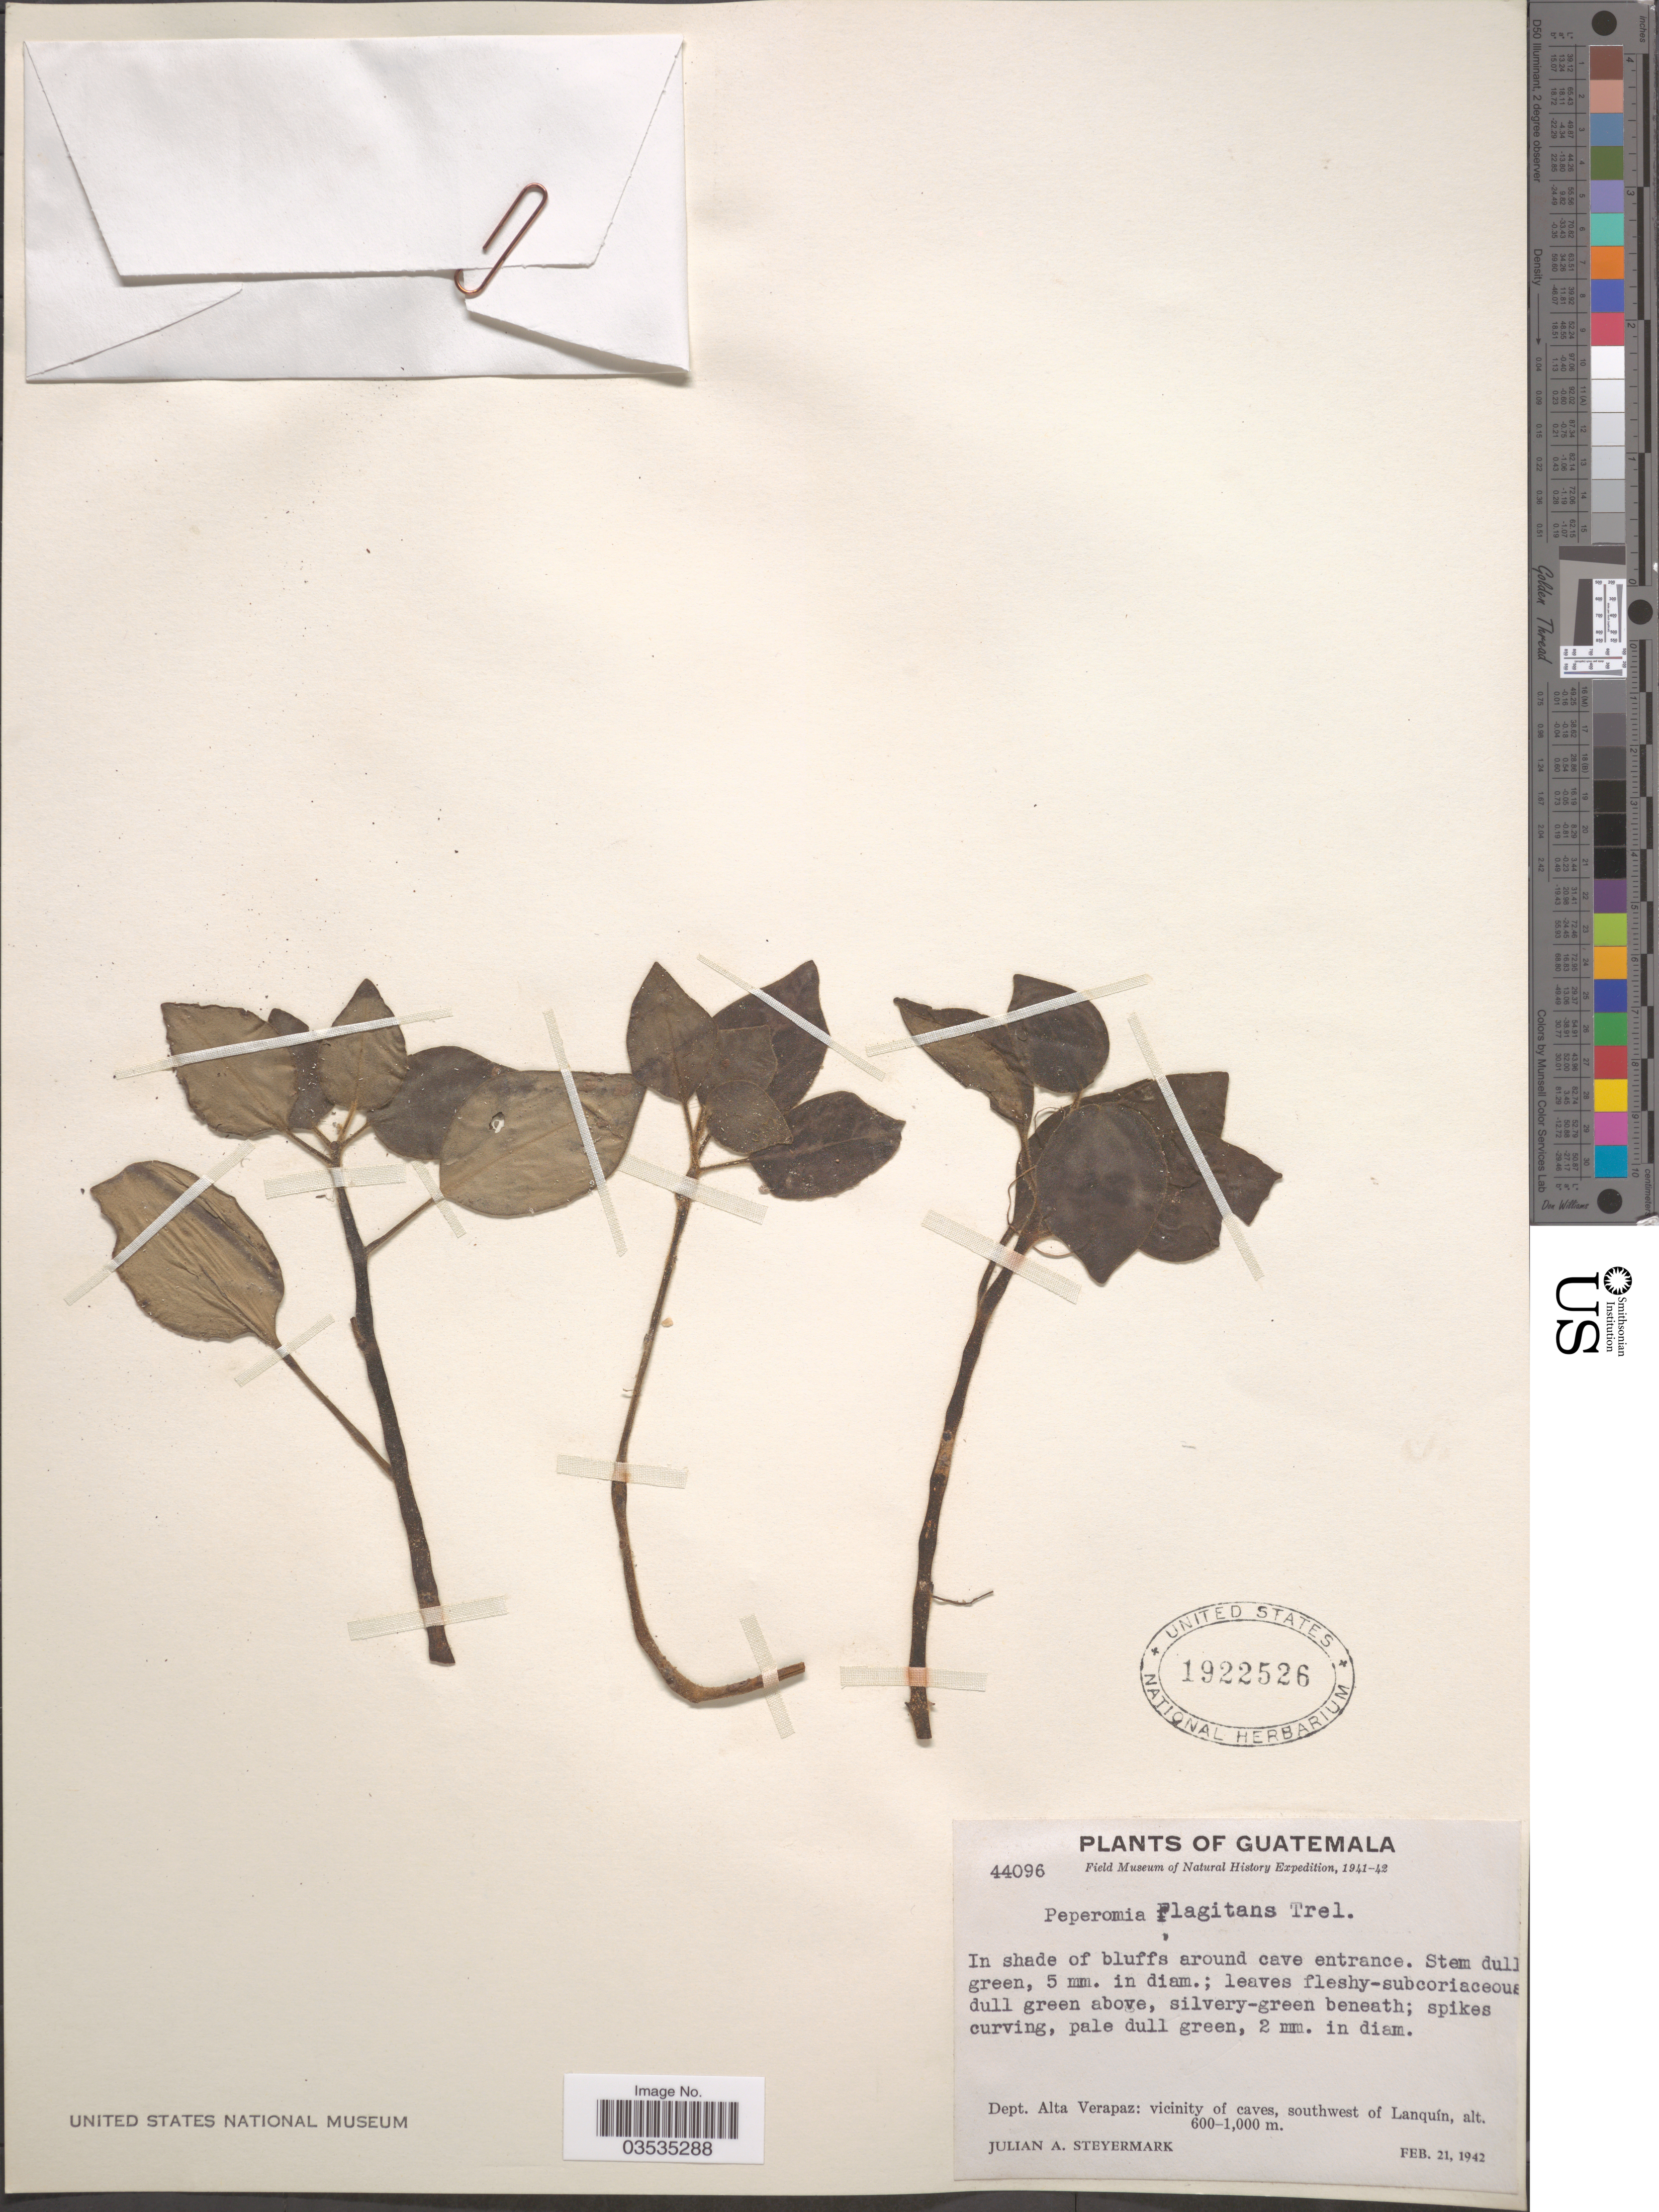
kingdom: Plantae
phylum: Tracheophyta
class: Magnoliopsida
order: Piperales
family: Piperaceae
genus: Peperomia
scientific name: Peperomia hirta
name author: C. DC.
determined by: Jiménez, José Estaban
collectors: J. Steyermark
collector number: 44096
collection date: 1942-02-21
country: Guatemala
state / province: Alta Verapaz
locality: Dept. Alta Verapaz: vicinity of caves, southwest of Lanquín.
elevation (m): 600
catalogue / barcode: US 1922526